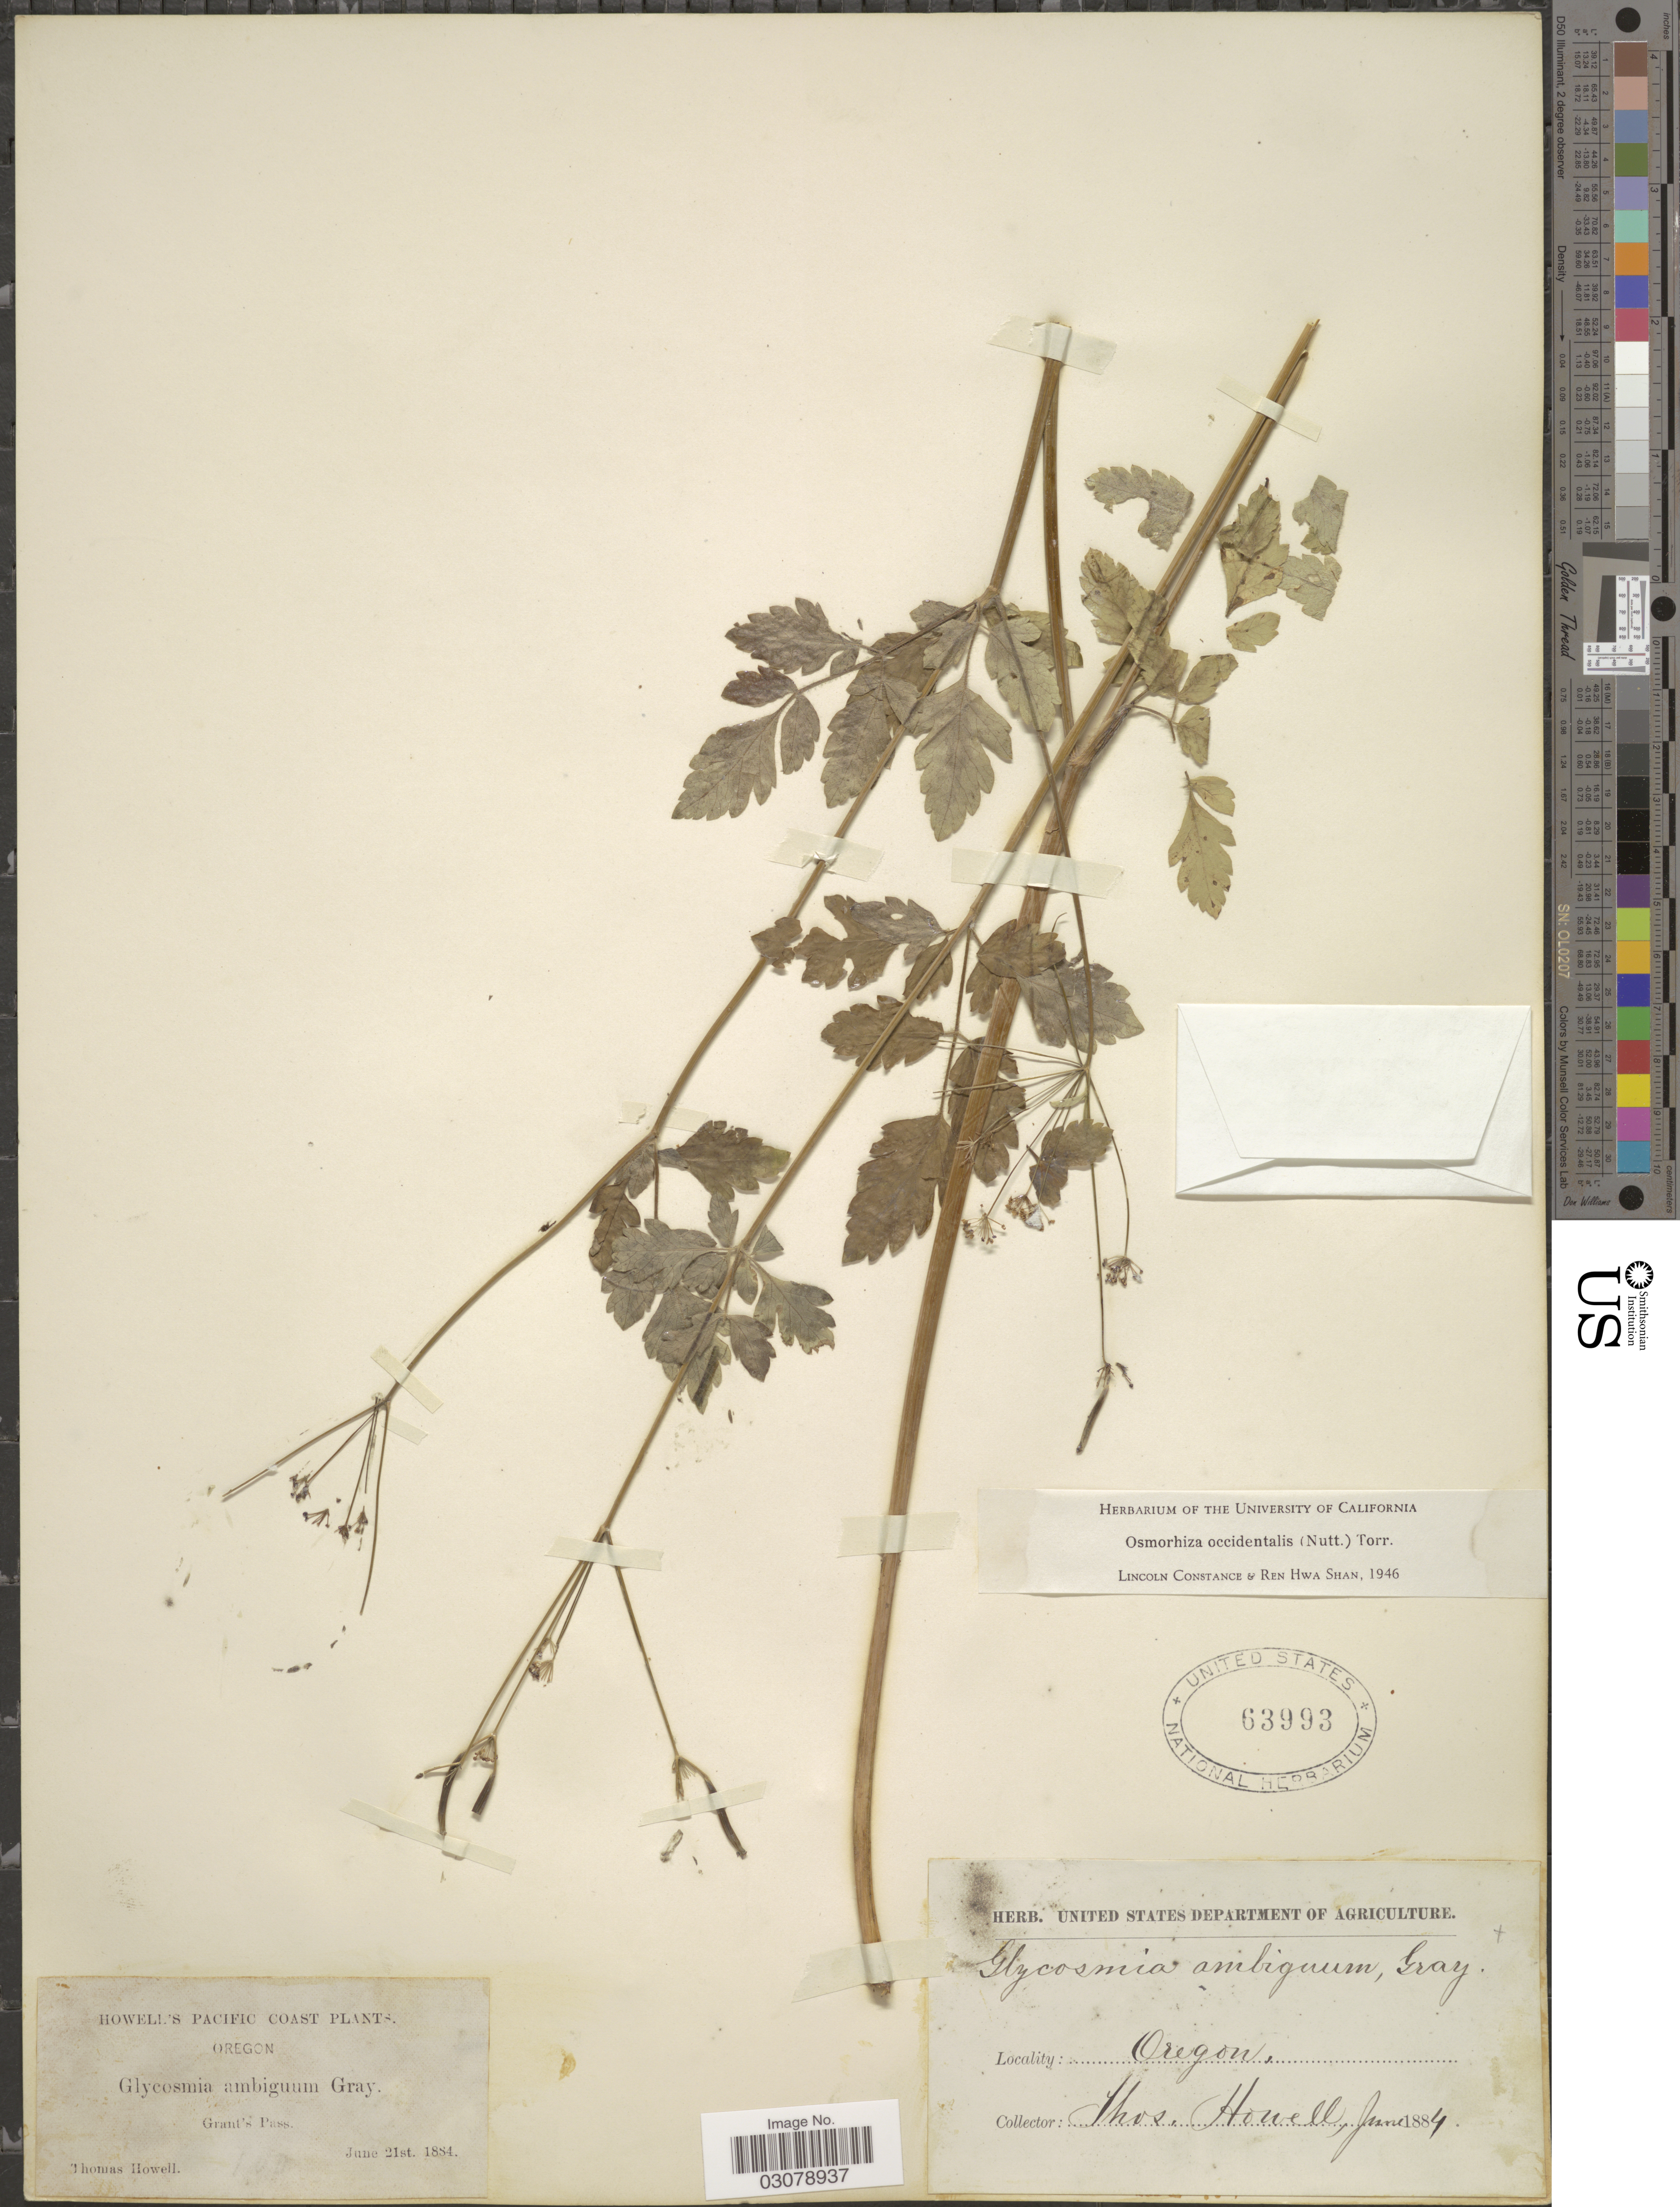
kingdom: Plantae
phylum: Tracheophyta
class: Magnoliopsida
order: Apiales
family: Apiaceae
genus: Osmorhiza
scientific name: Osmorhiza occidentalis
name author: (Nutt.) Torr.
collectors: J. T. Howell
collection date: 1884-06-21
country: United States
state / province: Oregon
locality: Grant's Pass.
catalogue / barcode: US 63993